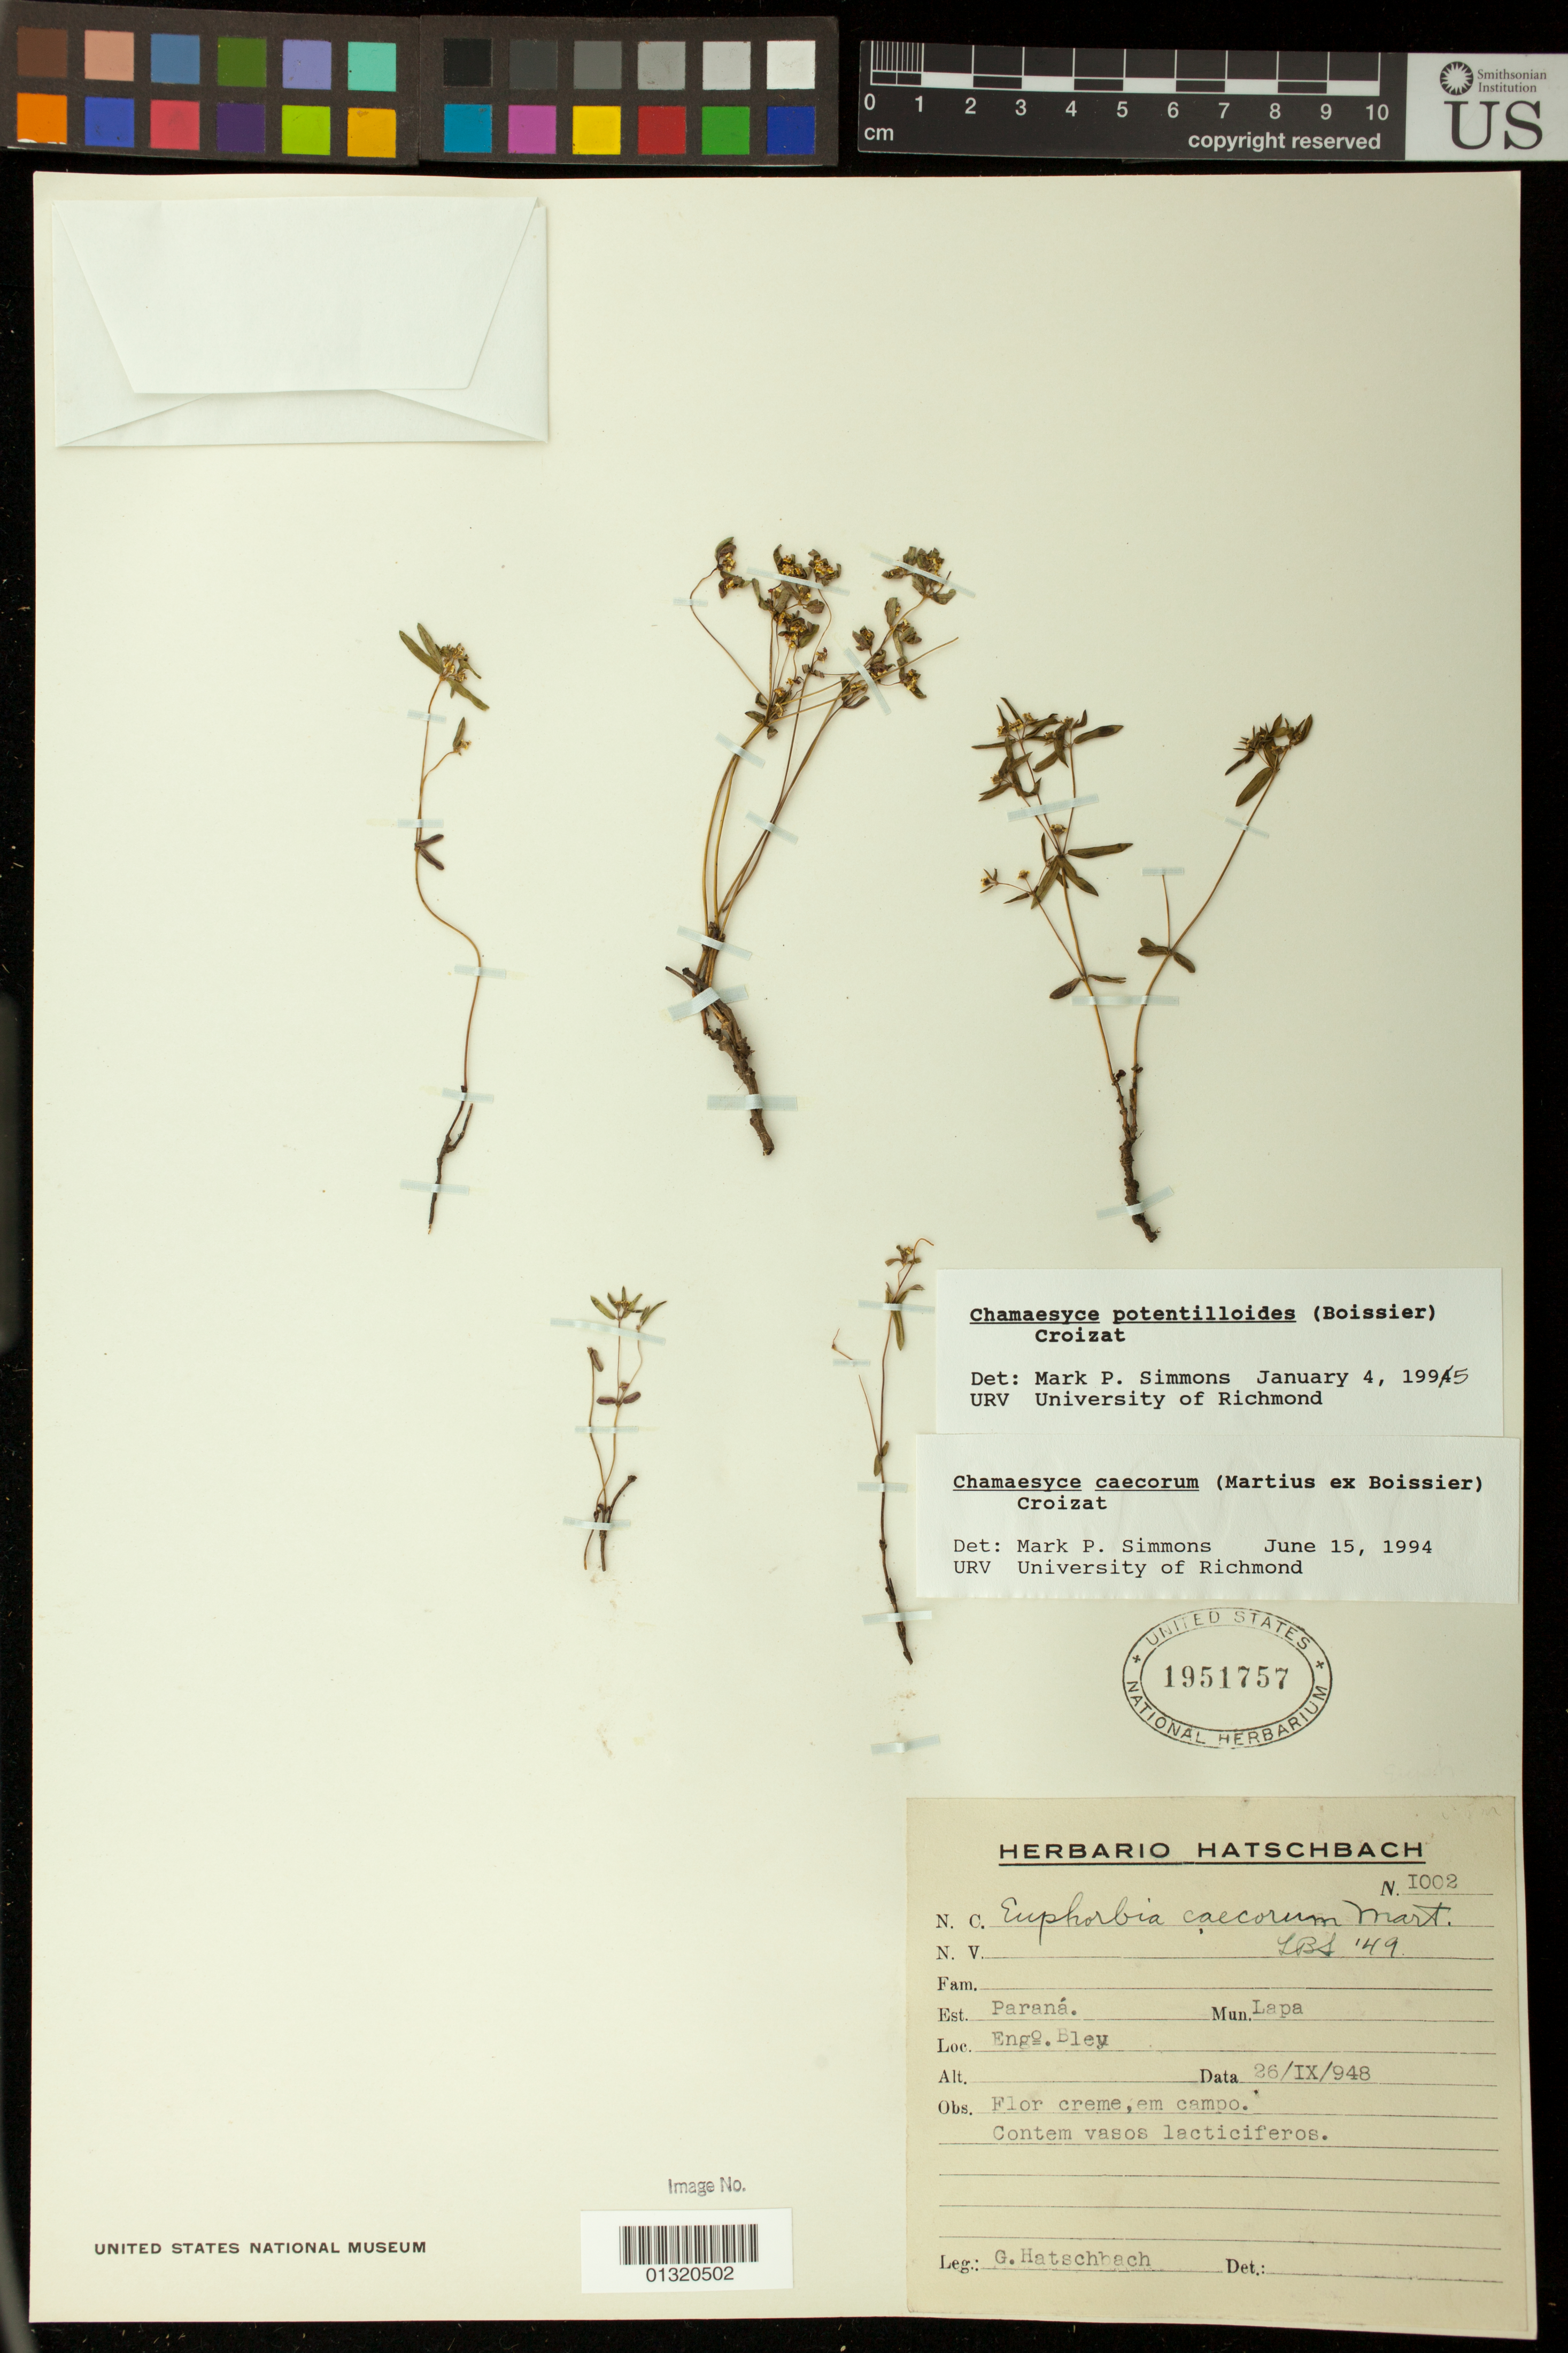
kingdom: Plantae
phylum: Tracheophyta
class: Magnoliopsida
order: Malpighiales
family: Euphorbiaceae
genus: Euphorbia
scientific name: Euphorbia potentilloides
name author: Boiss.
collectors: G. Hatschbach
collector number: I002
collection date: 1948-09-26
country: Brazil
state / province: Paraná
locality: Lapa; Engo. Bley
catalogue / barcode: US 1951757